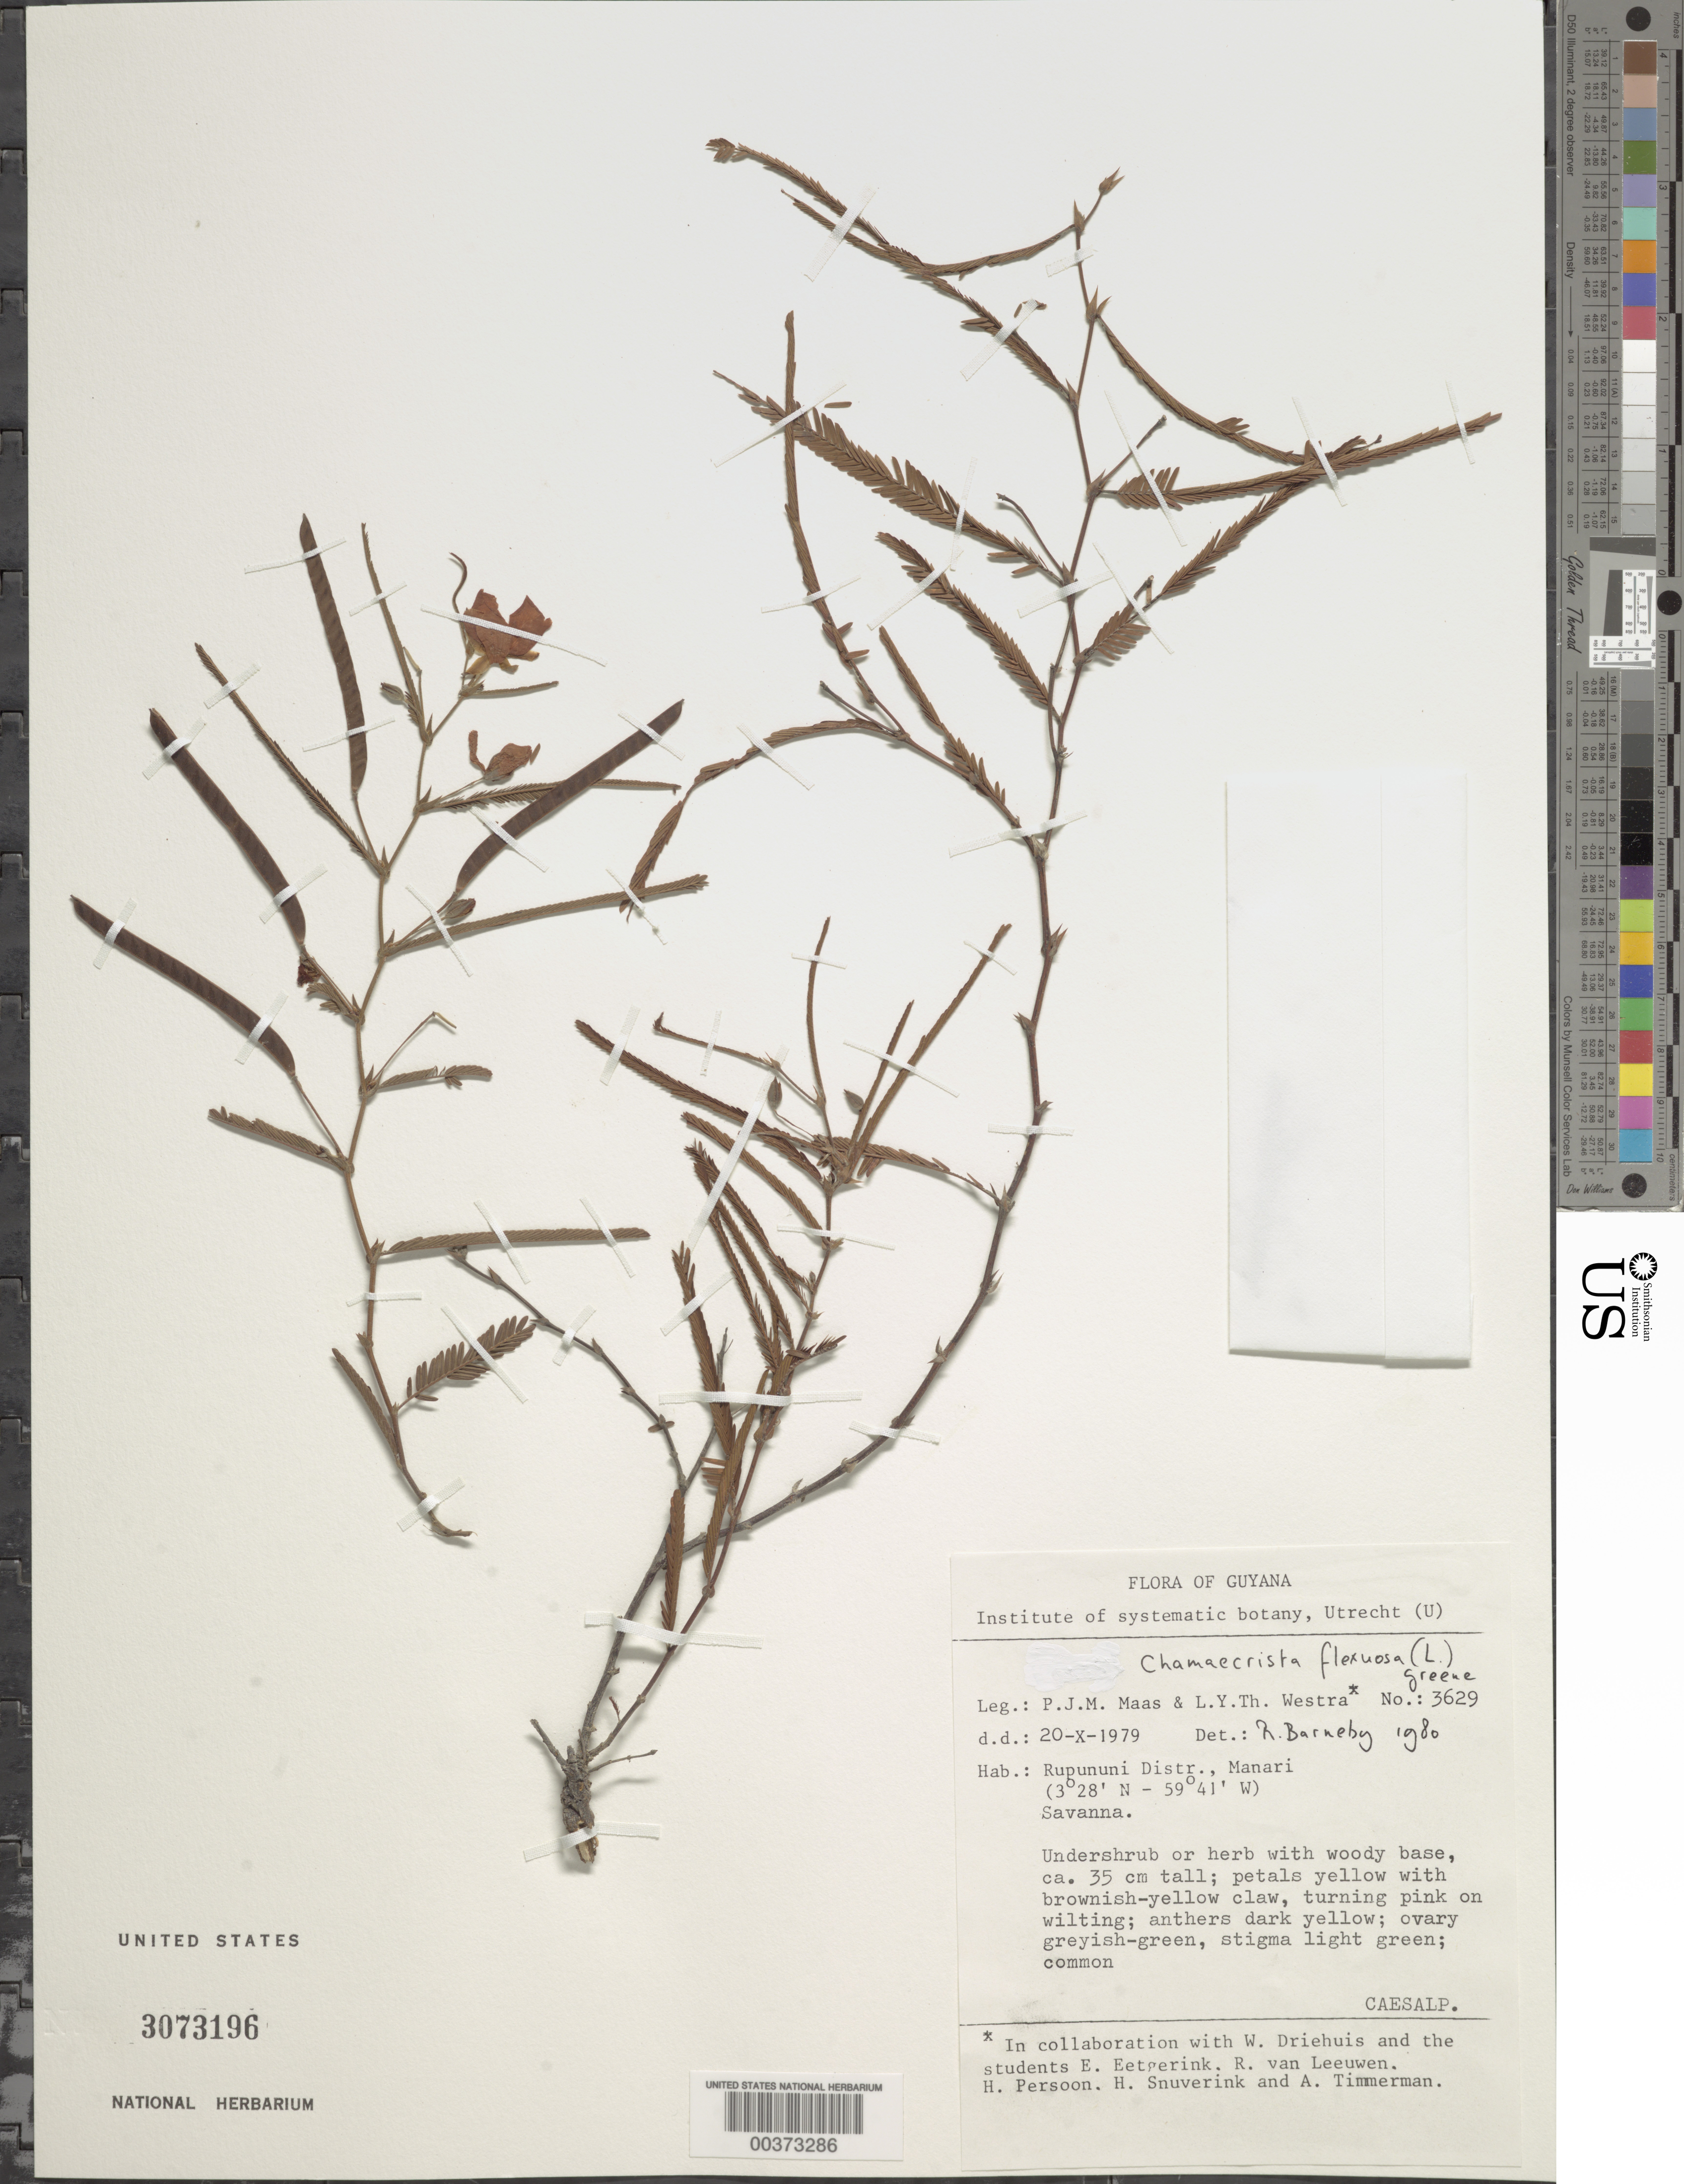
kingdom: Plantae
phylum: Tracheophyta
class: Magnoliopsida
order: Fabales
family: Fabaceae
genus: Chamaecrista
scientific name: Chamaecrista flexuosa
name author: (L.) Greene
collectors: P. Maas, L. Y. T. Westra, W. Driehuis, E. Eetgerink, R. van Leeuwen, H. Persoon, J. H. Snuverink, A. Timmerman & A. Timmerman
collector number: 3629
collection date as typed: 20 Oct 1979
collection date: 1979-10-20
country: Guyana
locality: Rupununi dist., manari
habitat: Savanna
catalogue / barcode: US 3073196